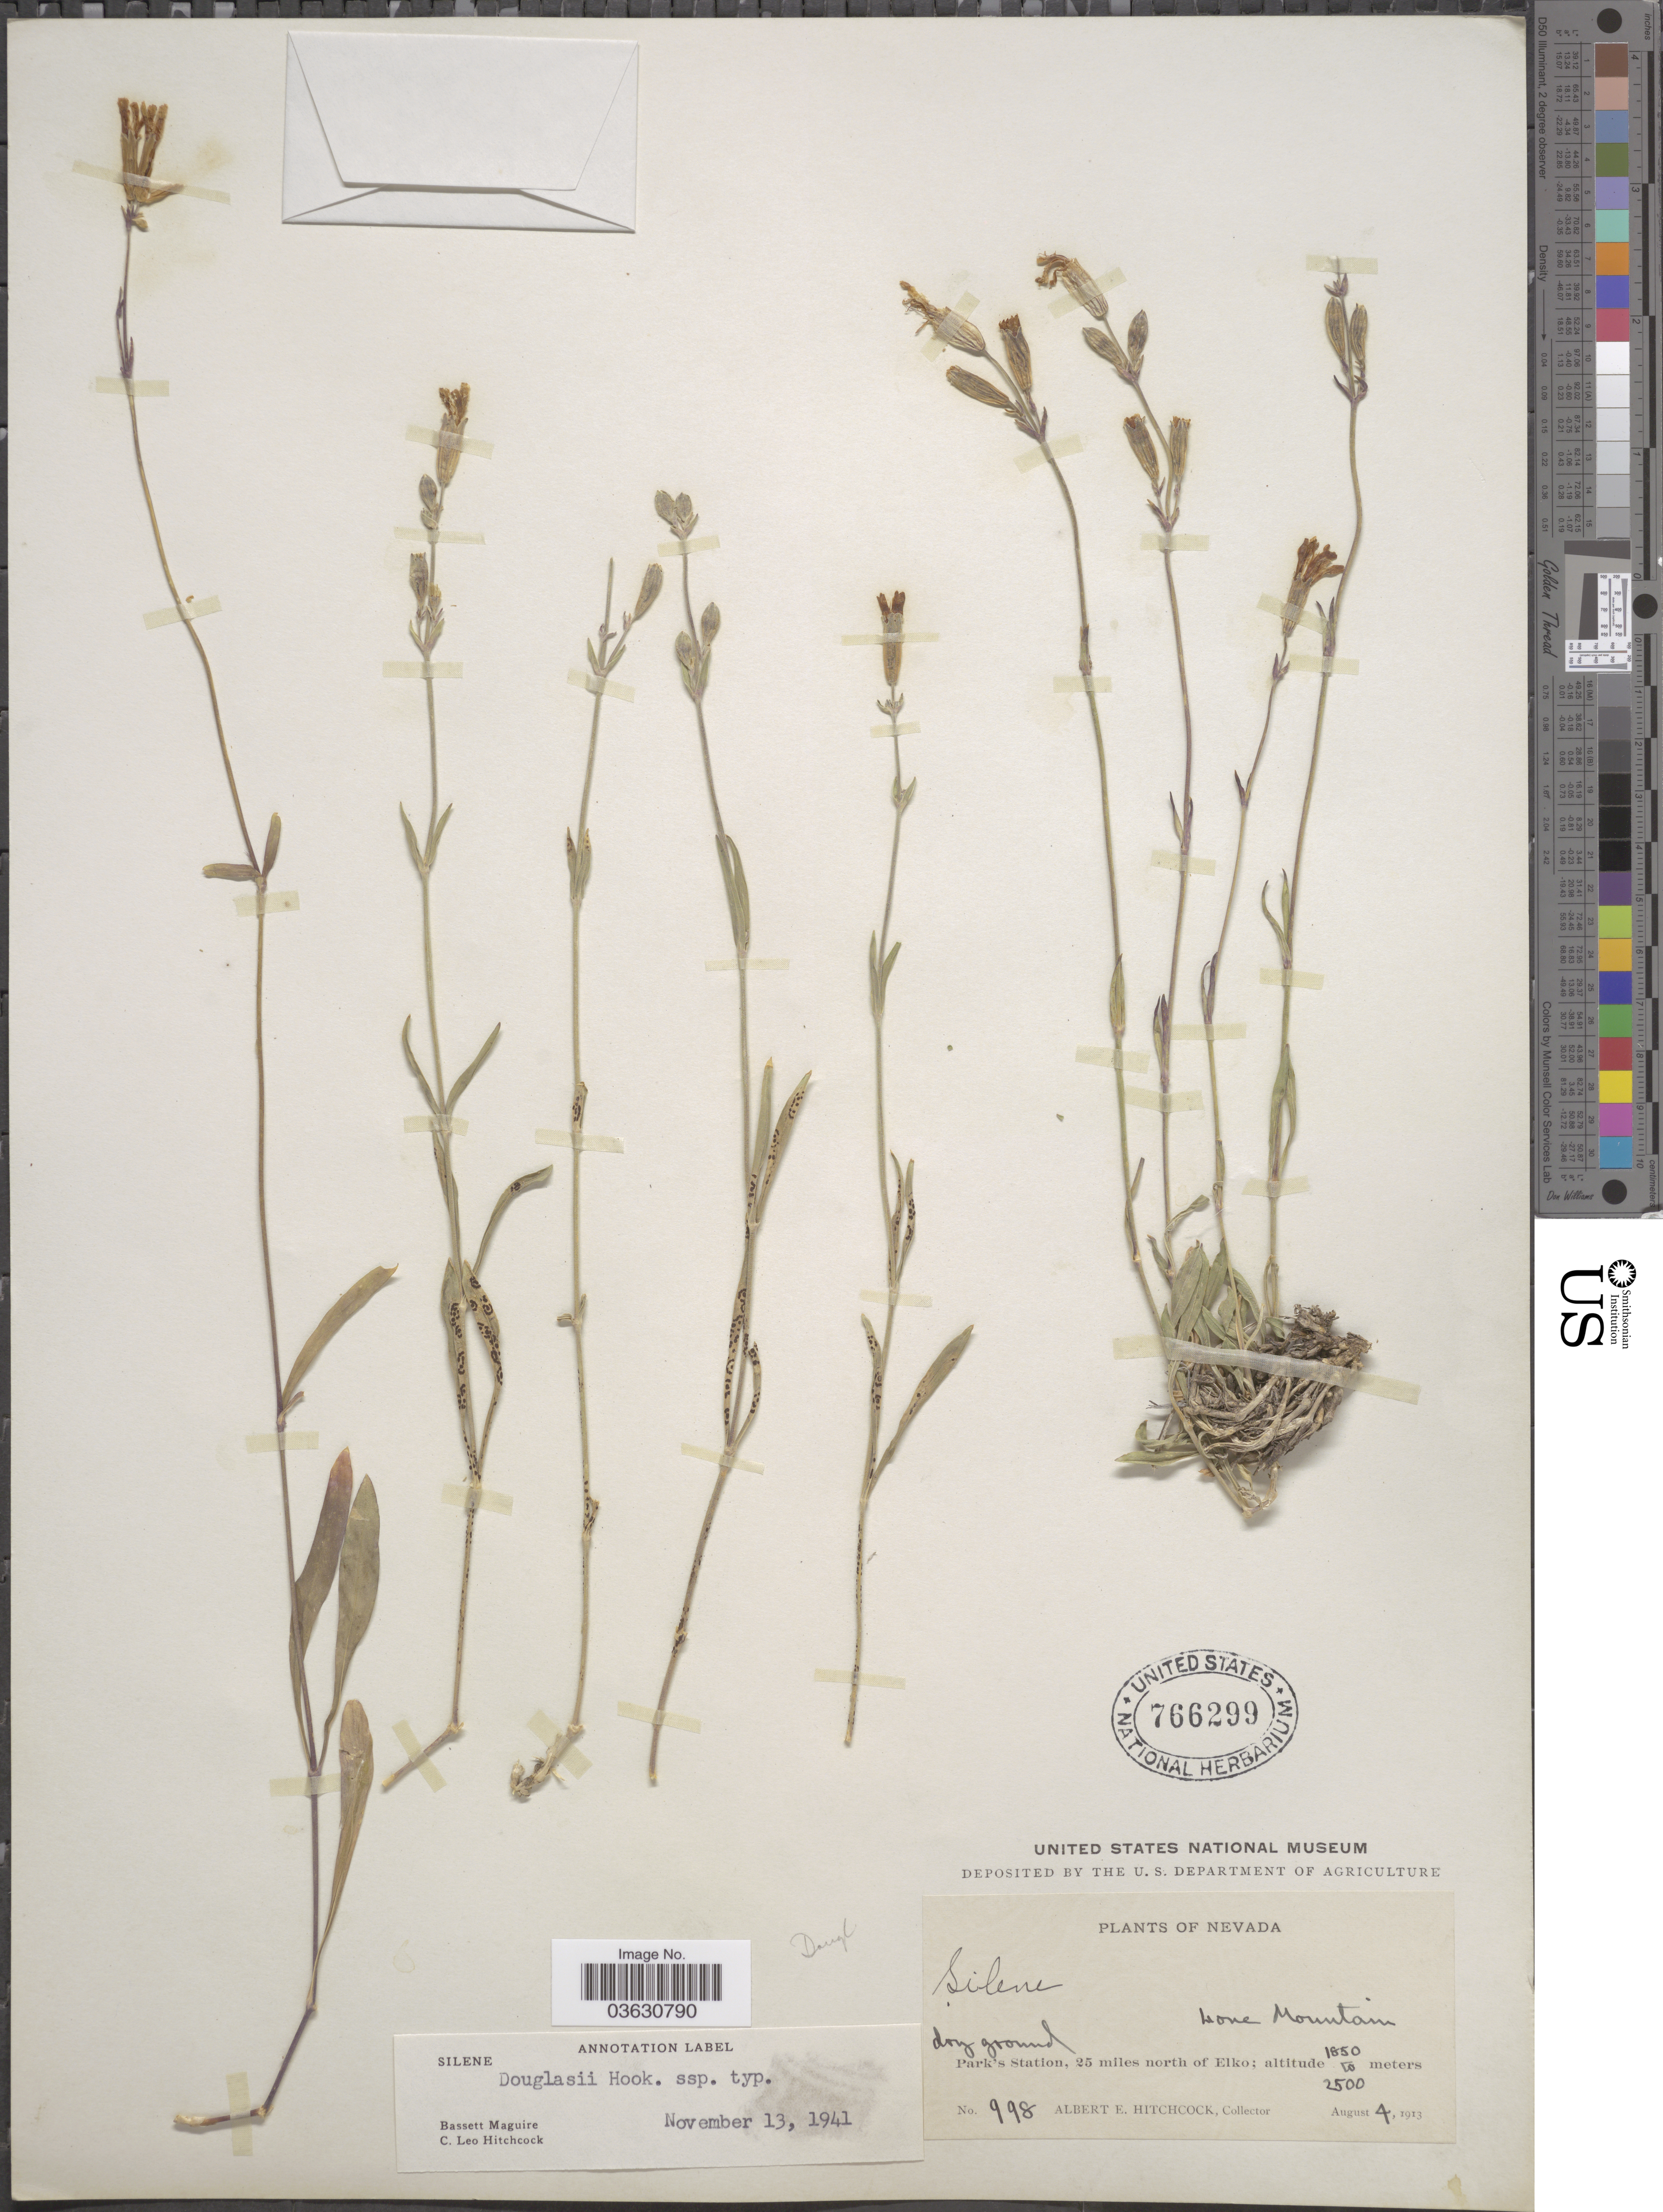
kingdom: Plantae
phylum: Tracheophyta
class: Magnoliopsida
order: Caryophyllales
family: Caryophyllaceae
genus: Silene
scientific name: Silene douglasii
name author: Hook.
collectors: A. Hitchcock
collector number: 998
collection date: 1913-08-04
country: United States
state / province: Nevada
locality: Lone Mountain, Park's Station, 25 miles north of Elko.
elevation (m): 1850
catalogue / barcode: US 766299